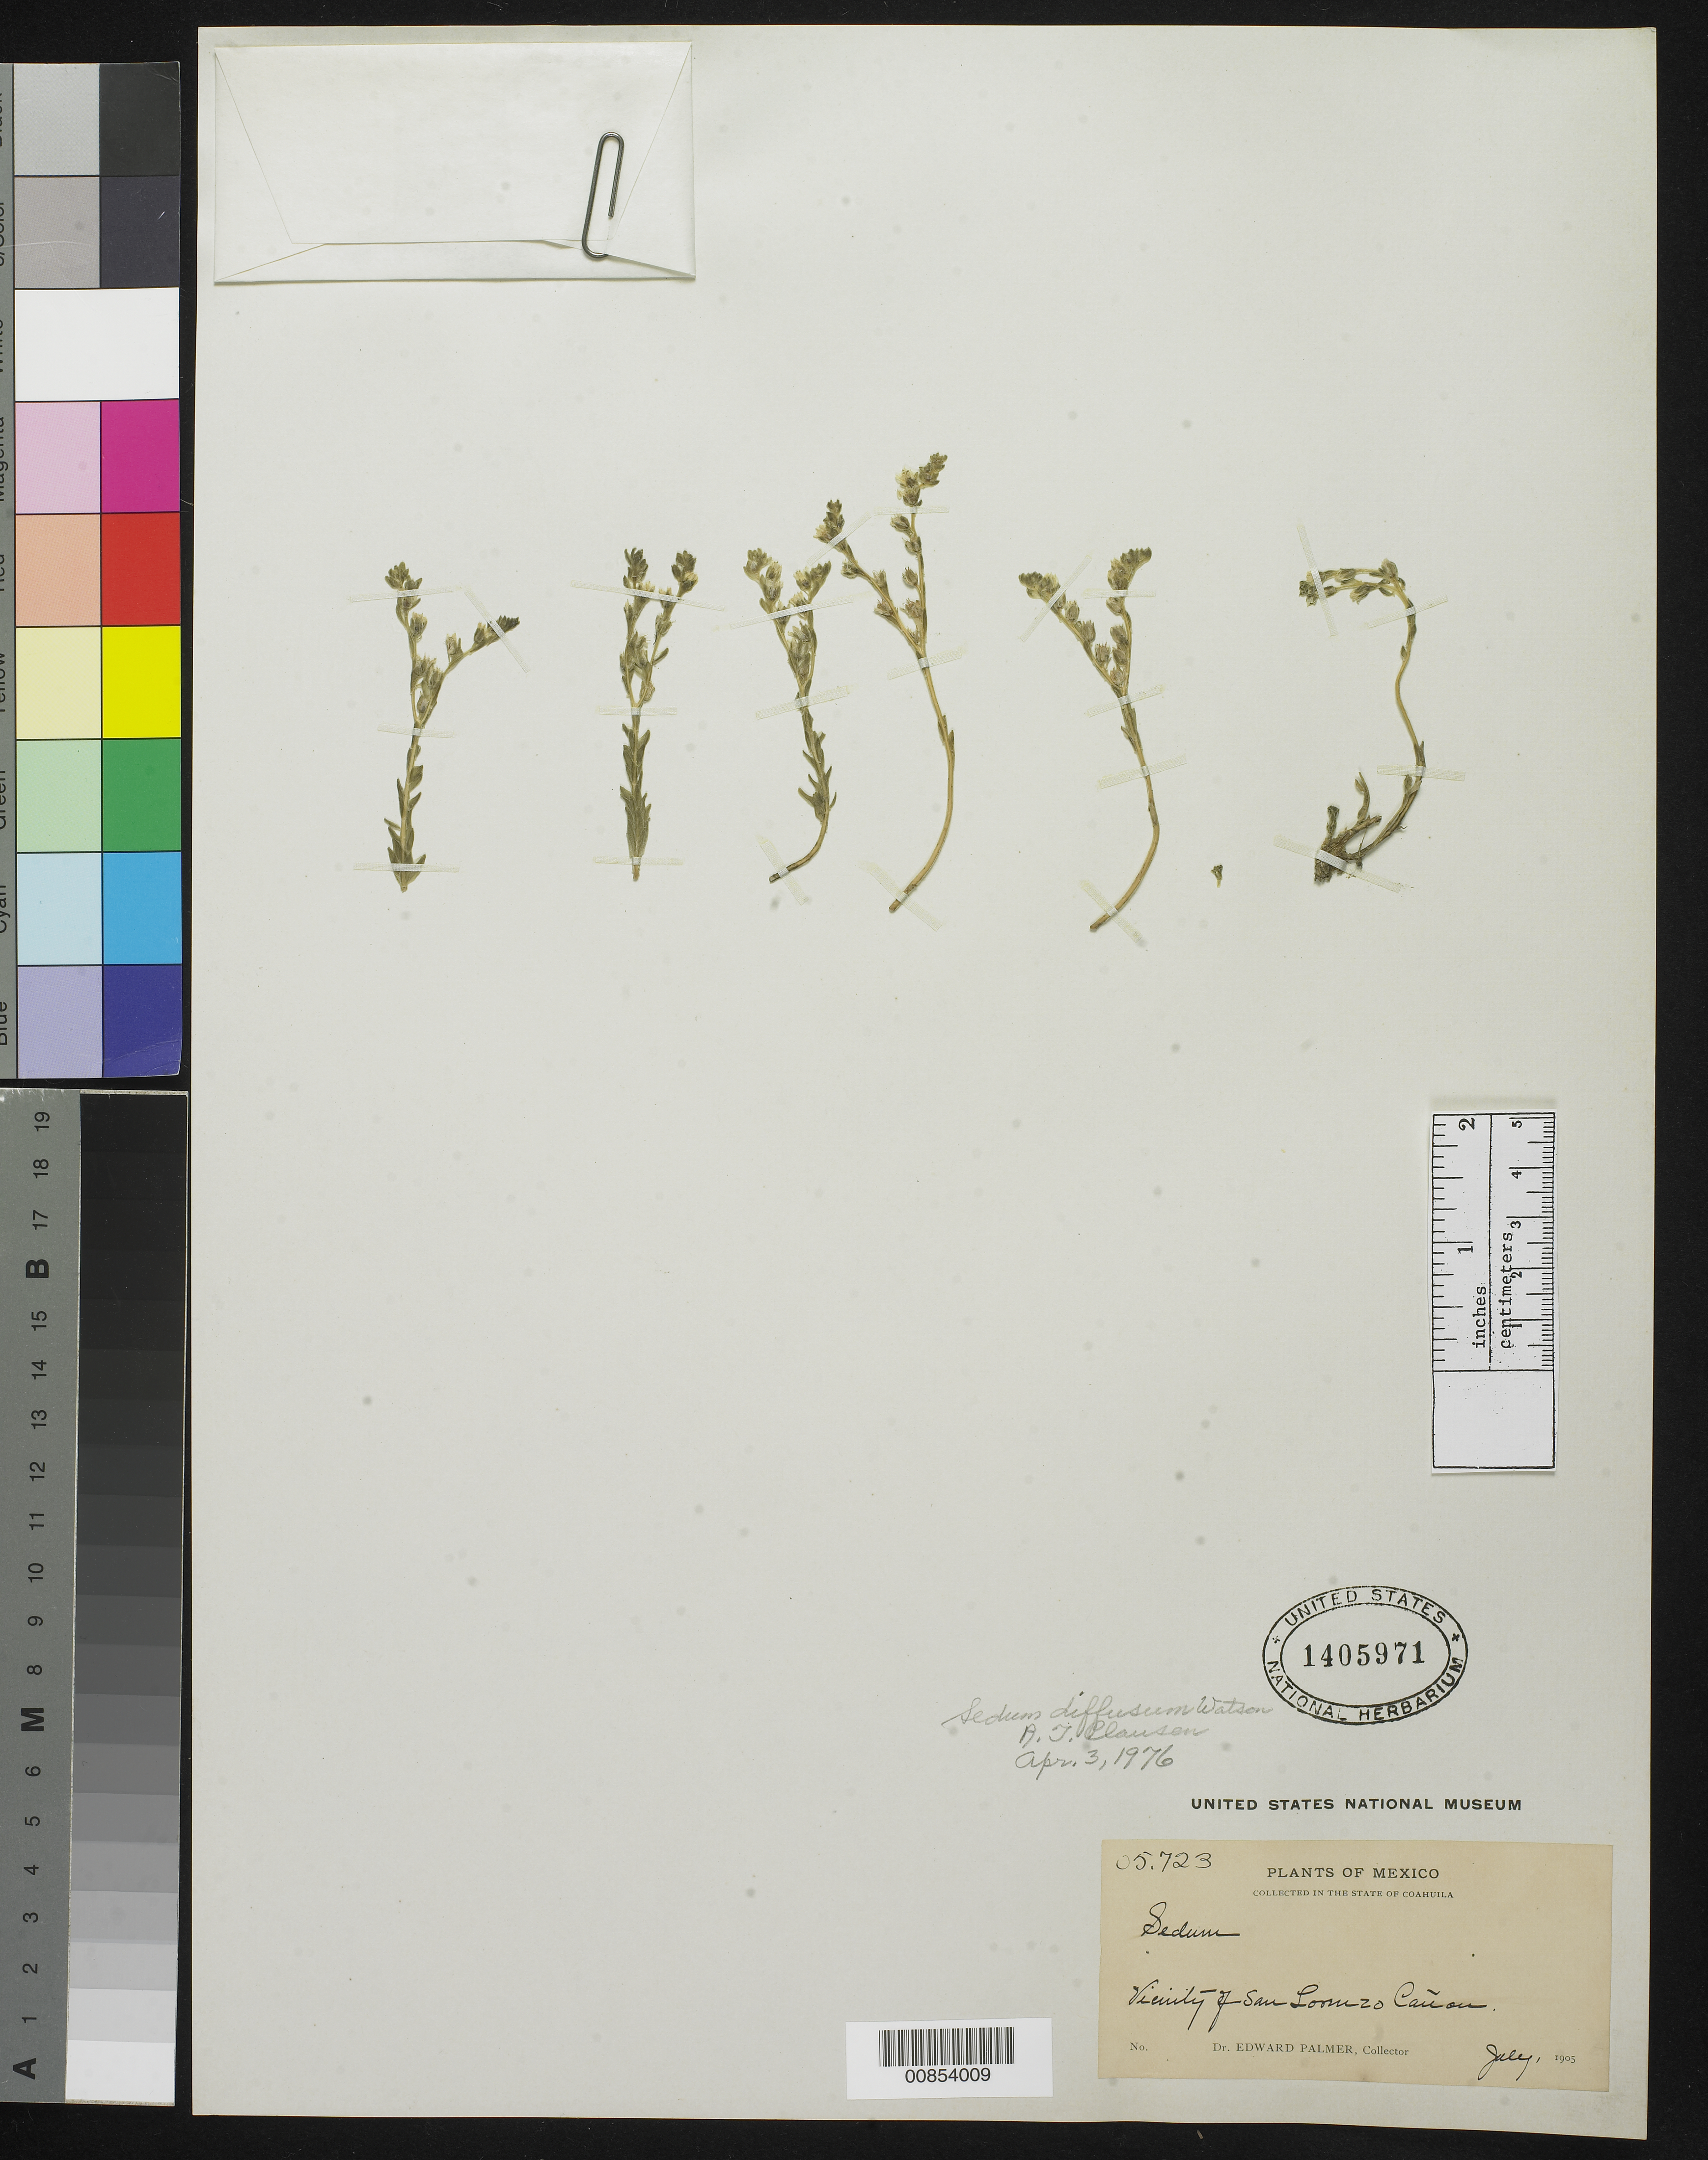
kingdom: Plantae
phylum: Tracheophyta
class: Magnoliopsida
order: Saxifragales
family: Crassulaceae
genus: Sedum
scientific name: Sedum diffusum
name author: S. Watson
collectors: E. Palmer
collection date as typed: Jul 1905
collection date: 1905-07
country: Mexico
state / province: Coahuila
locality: Vicinity of San Lorenzo Cañon.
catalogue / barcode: US 1405971